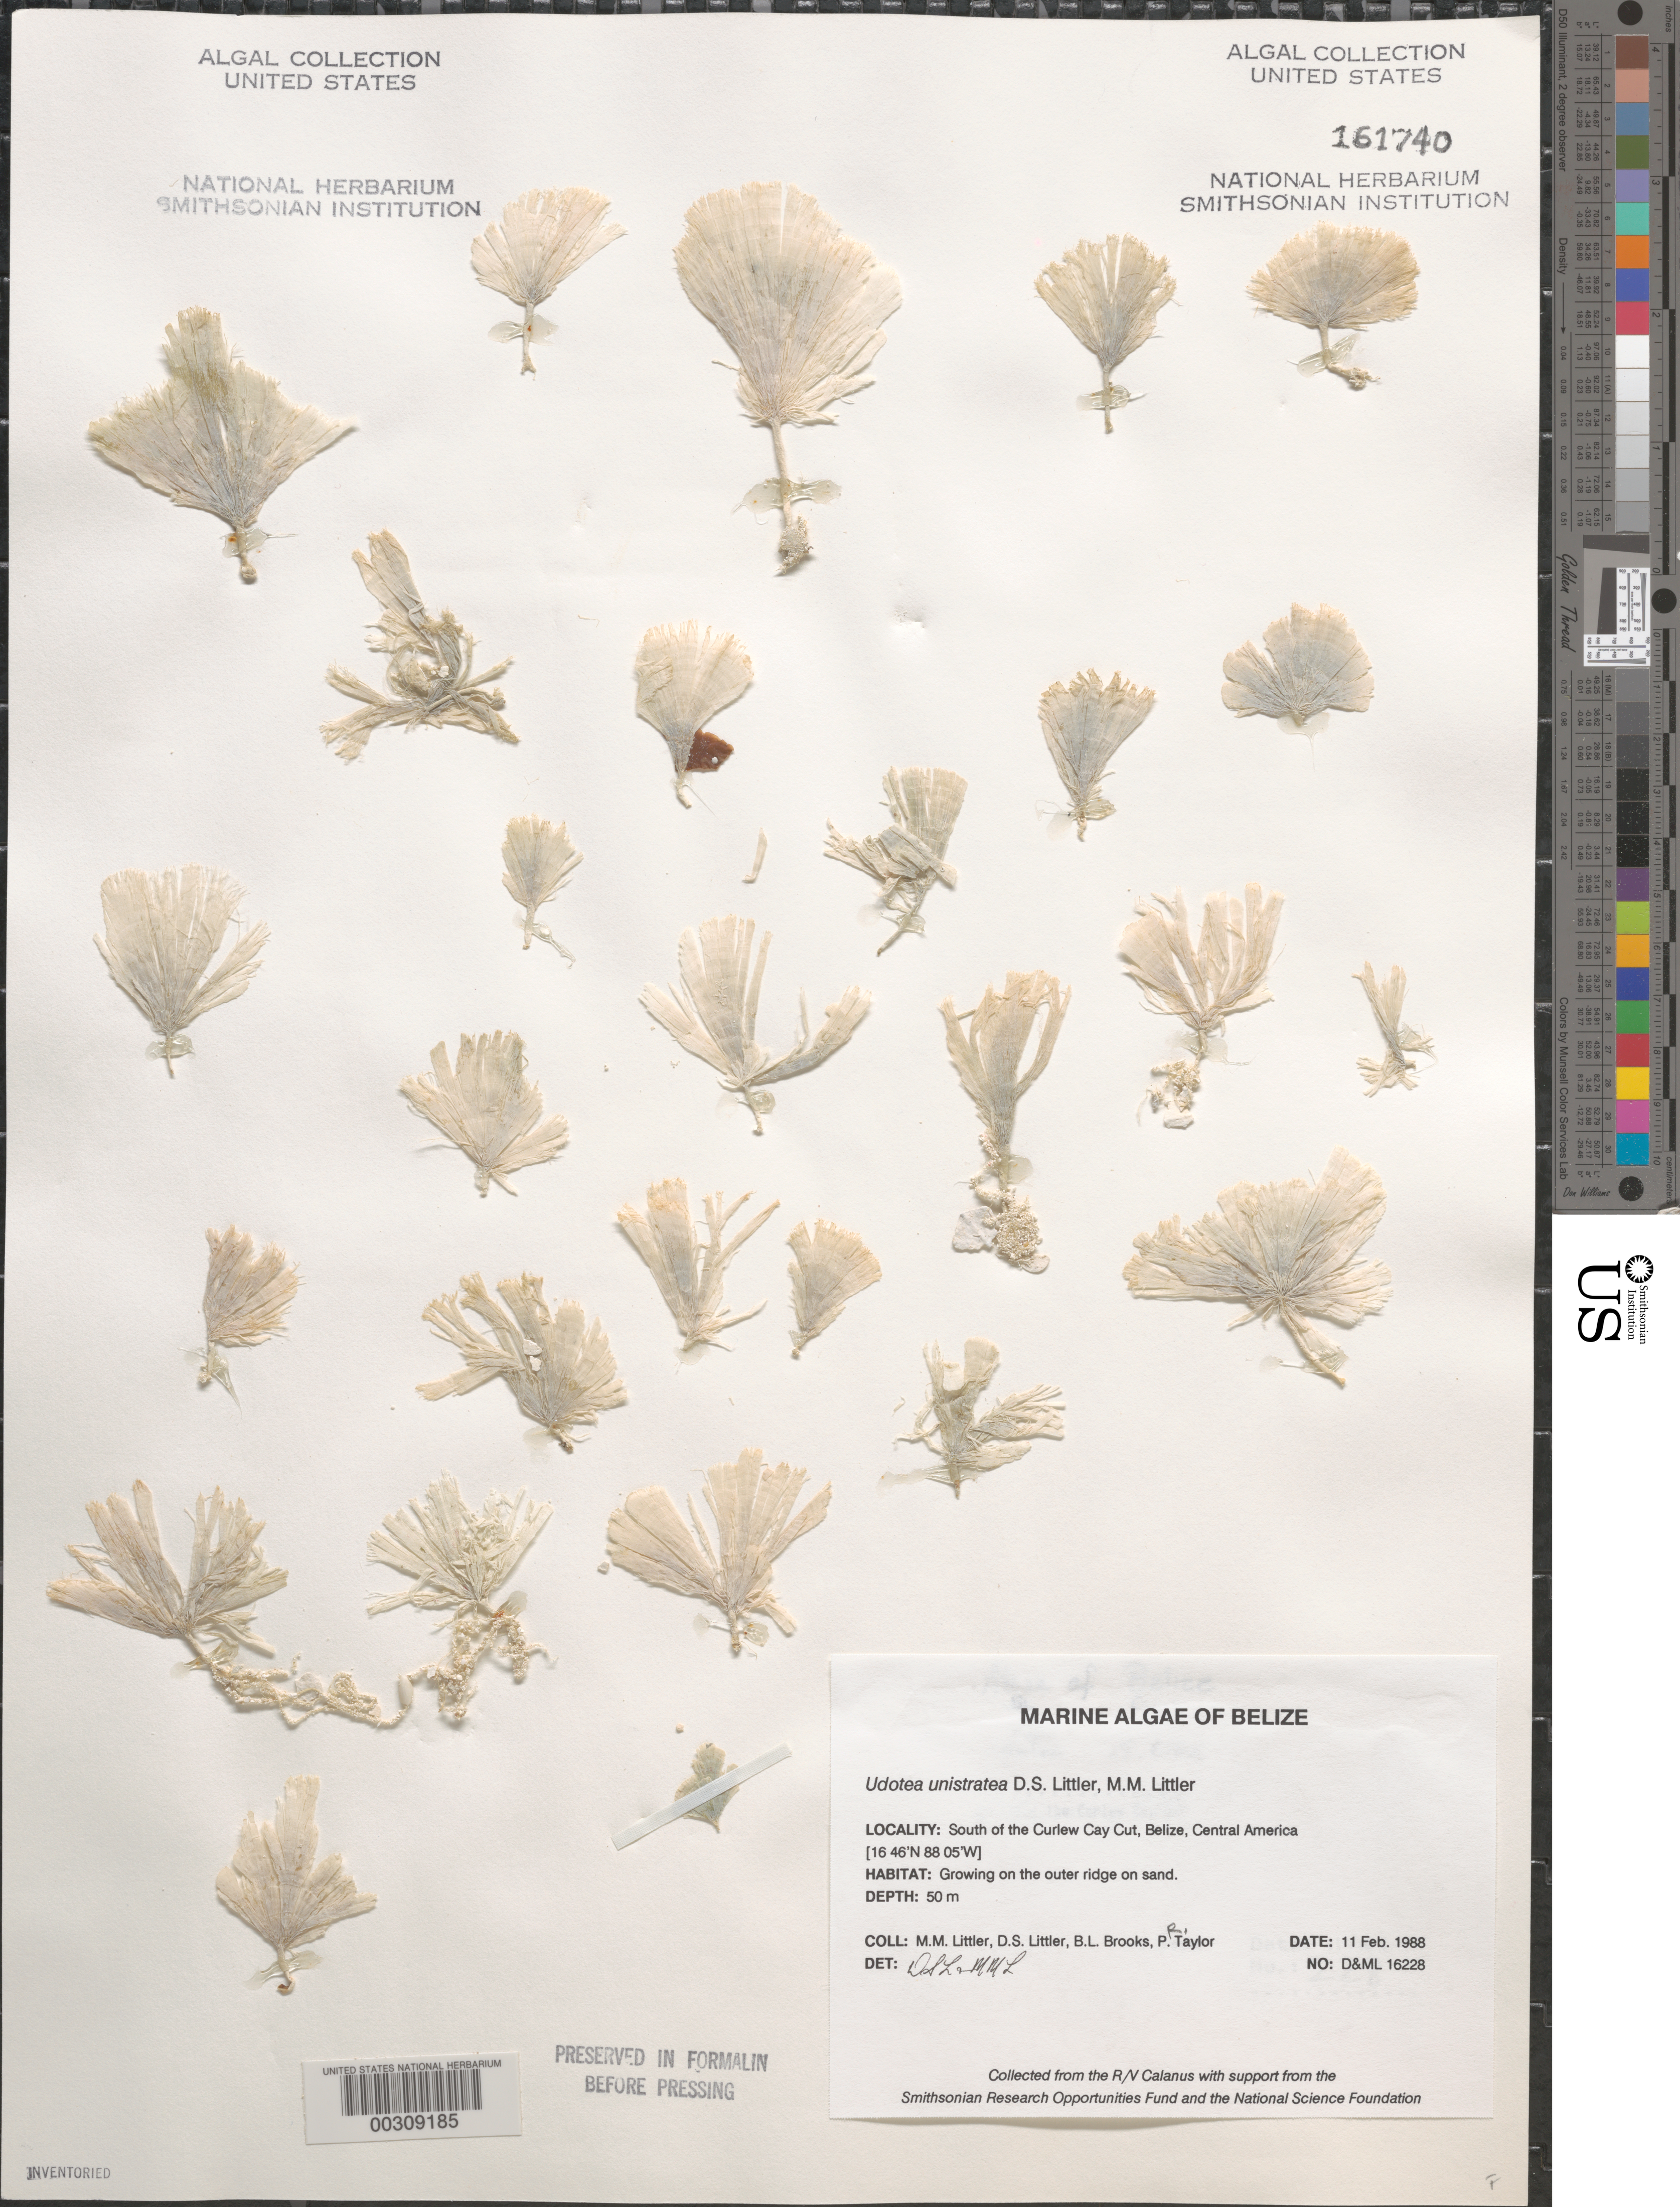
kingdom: Plantae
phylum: Chlorophyta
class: Ulvophyceae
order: Bryopsidales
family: Udoteaceae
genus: Udotea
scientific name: Udotea unistratea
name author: D.S. Littler & Littler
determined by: Littler, D. S.; Littler, M. M.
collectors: M. M. Littler, D. S. Littler, B. Brooks & P. R. Taylor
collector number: D&ML 16228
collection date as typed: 11 Feb 1988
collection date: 1988-02-11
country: Belize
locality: South of Curlew Cay Cut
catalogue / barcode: US 161740